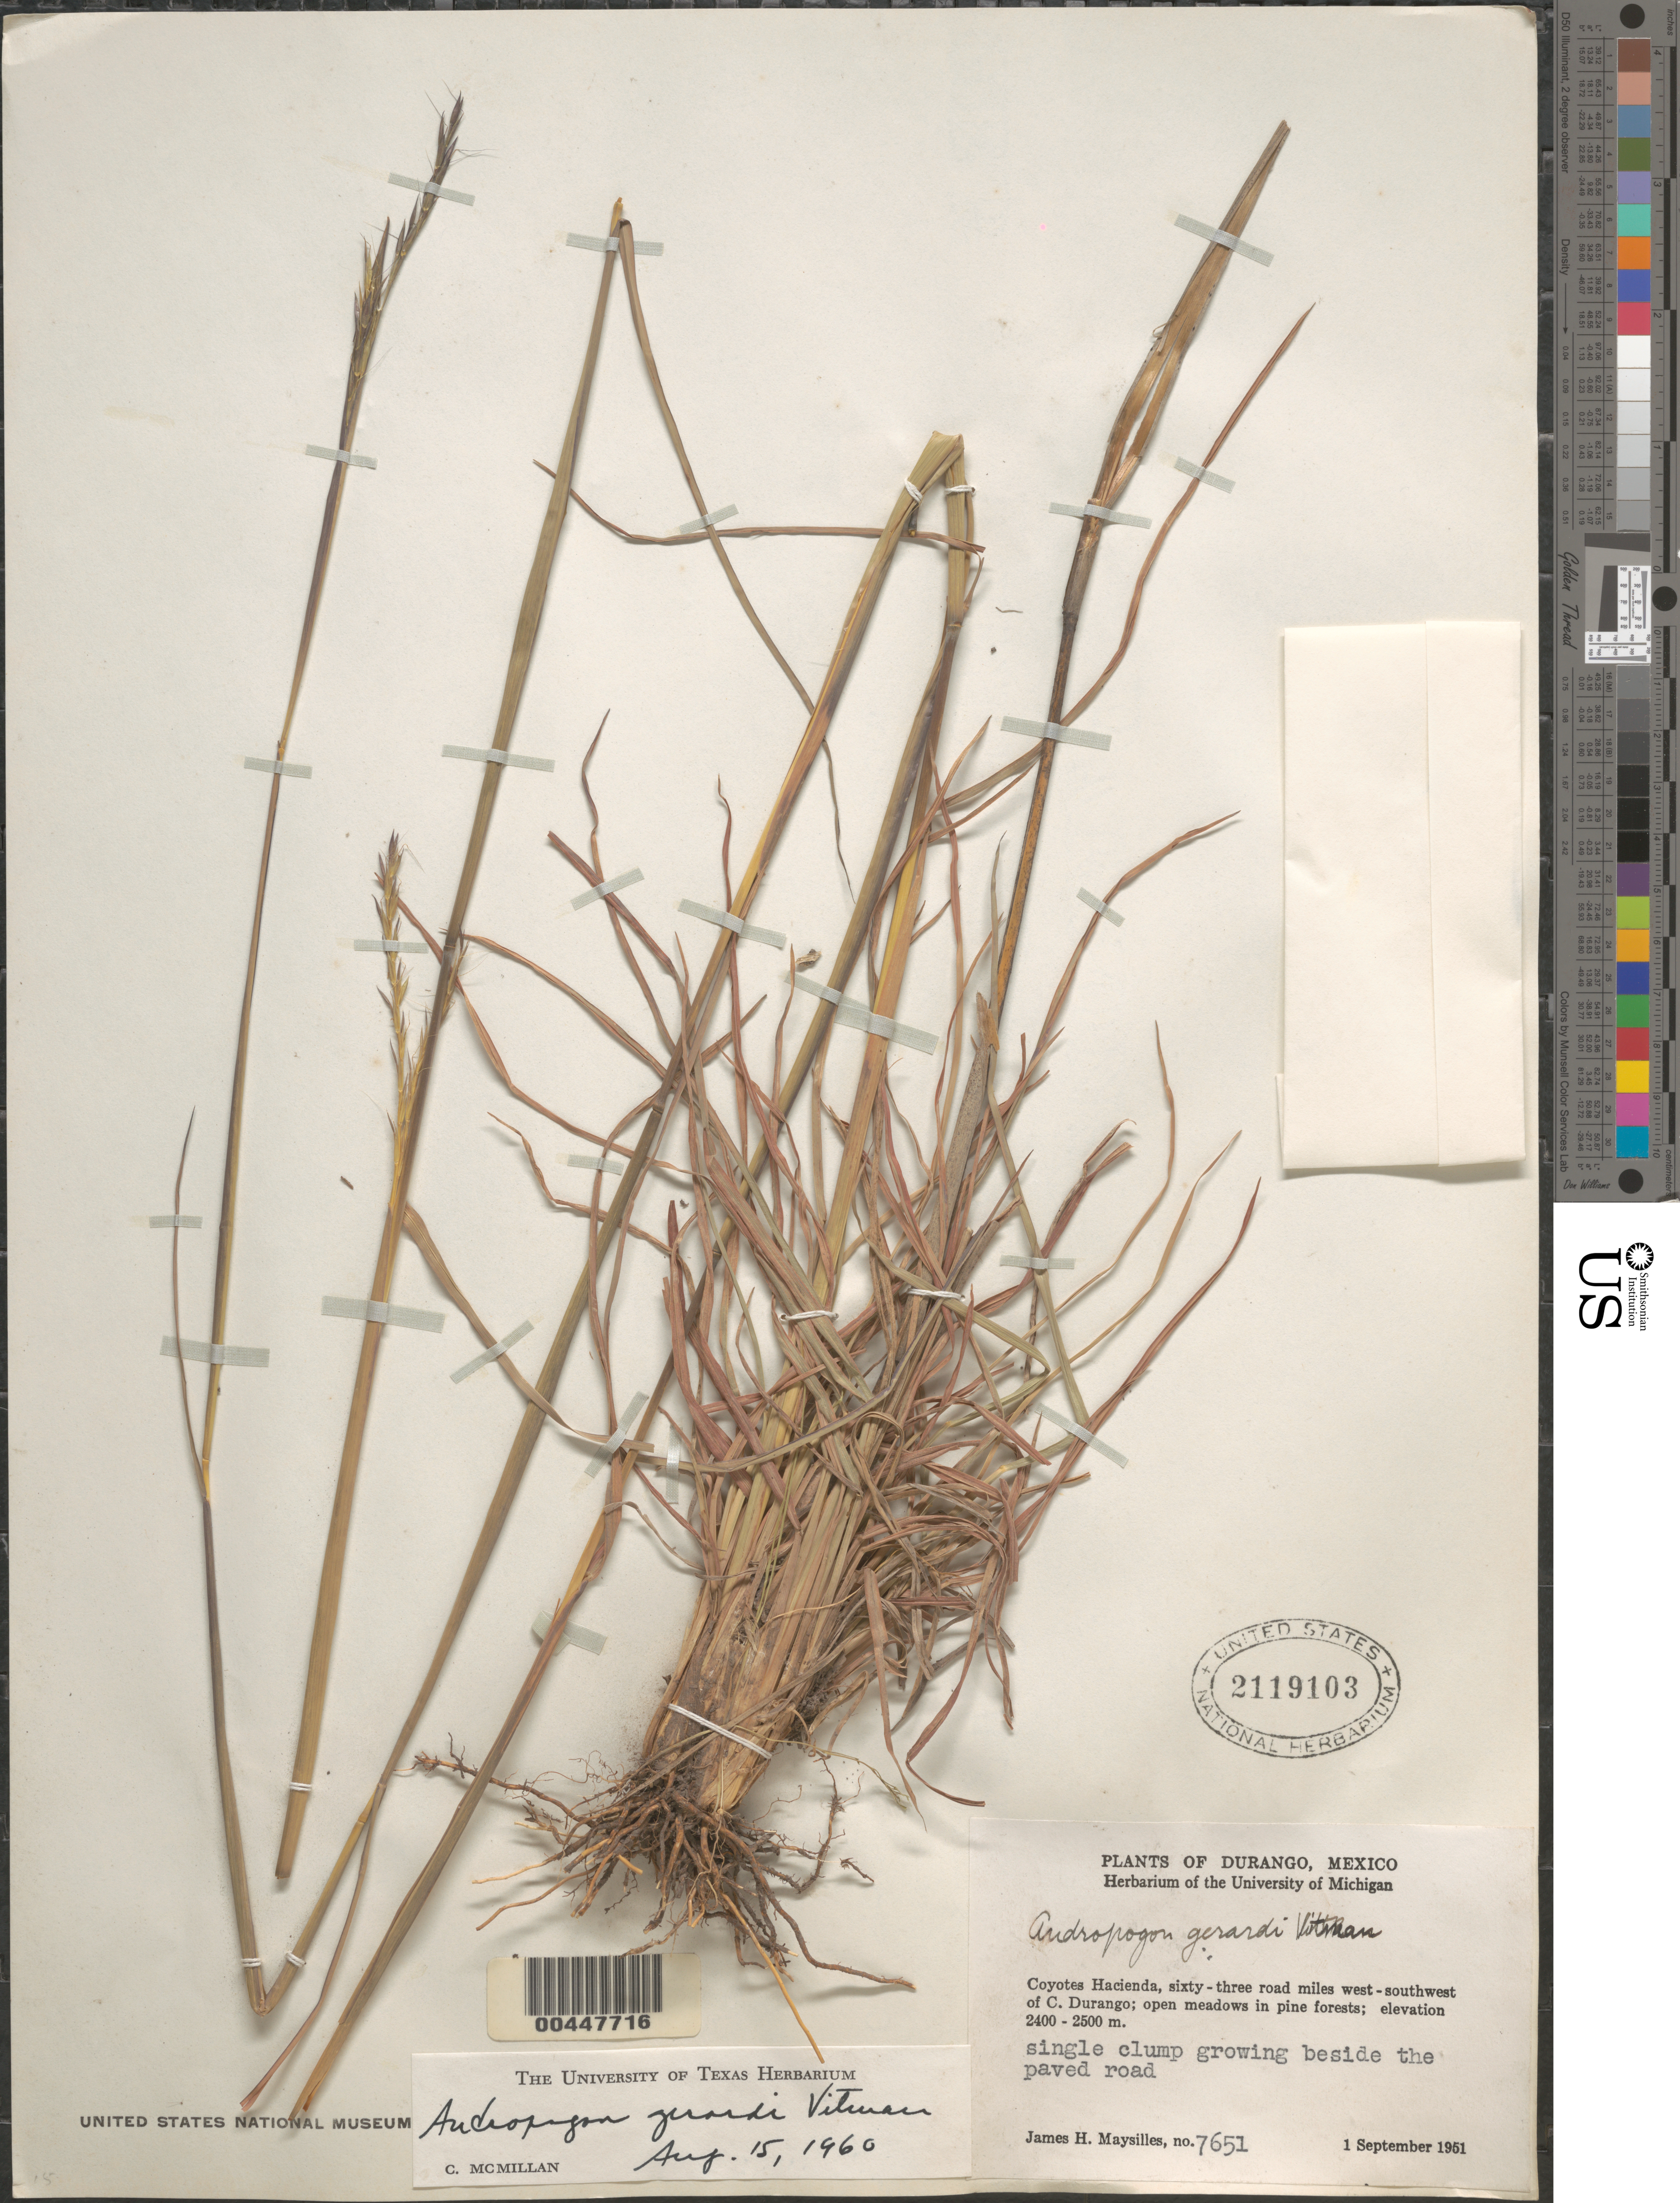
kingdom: Plantae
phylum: Tracheophyta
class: Liliopsida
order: Poales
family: Poaceae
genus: Andropogon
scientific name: Andropogon gerardii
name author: Vitman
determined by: McMillan, C.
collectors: J. Maysilles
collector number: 7651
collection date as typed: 1 Sep 1951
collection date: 1951-09-01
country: Mexico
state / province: Durango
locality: Coyotes Hacienda, 63 mi WSW of Cd. Durango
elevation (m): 2400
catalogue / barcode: US 2119103